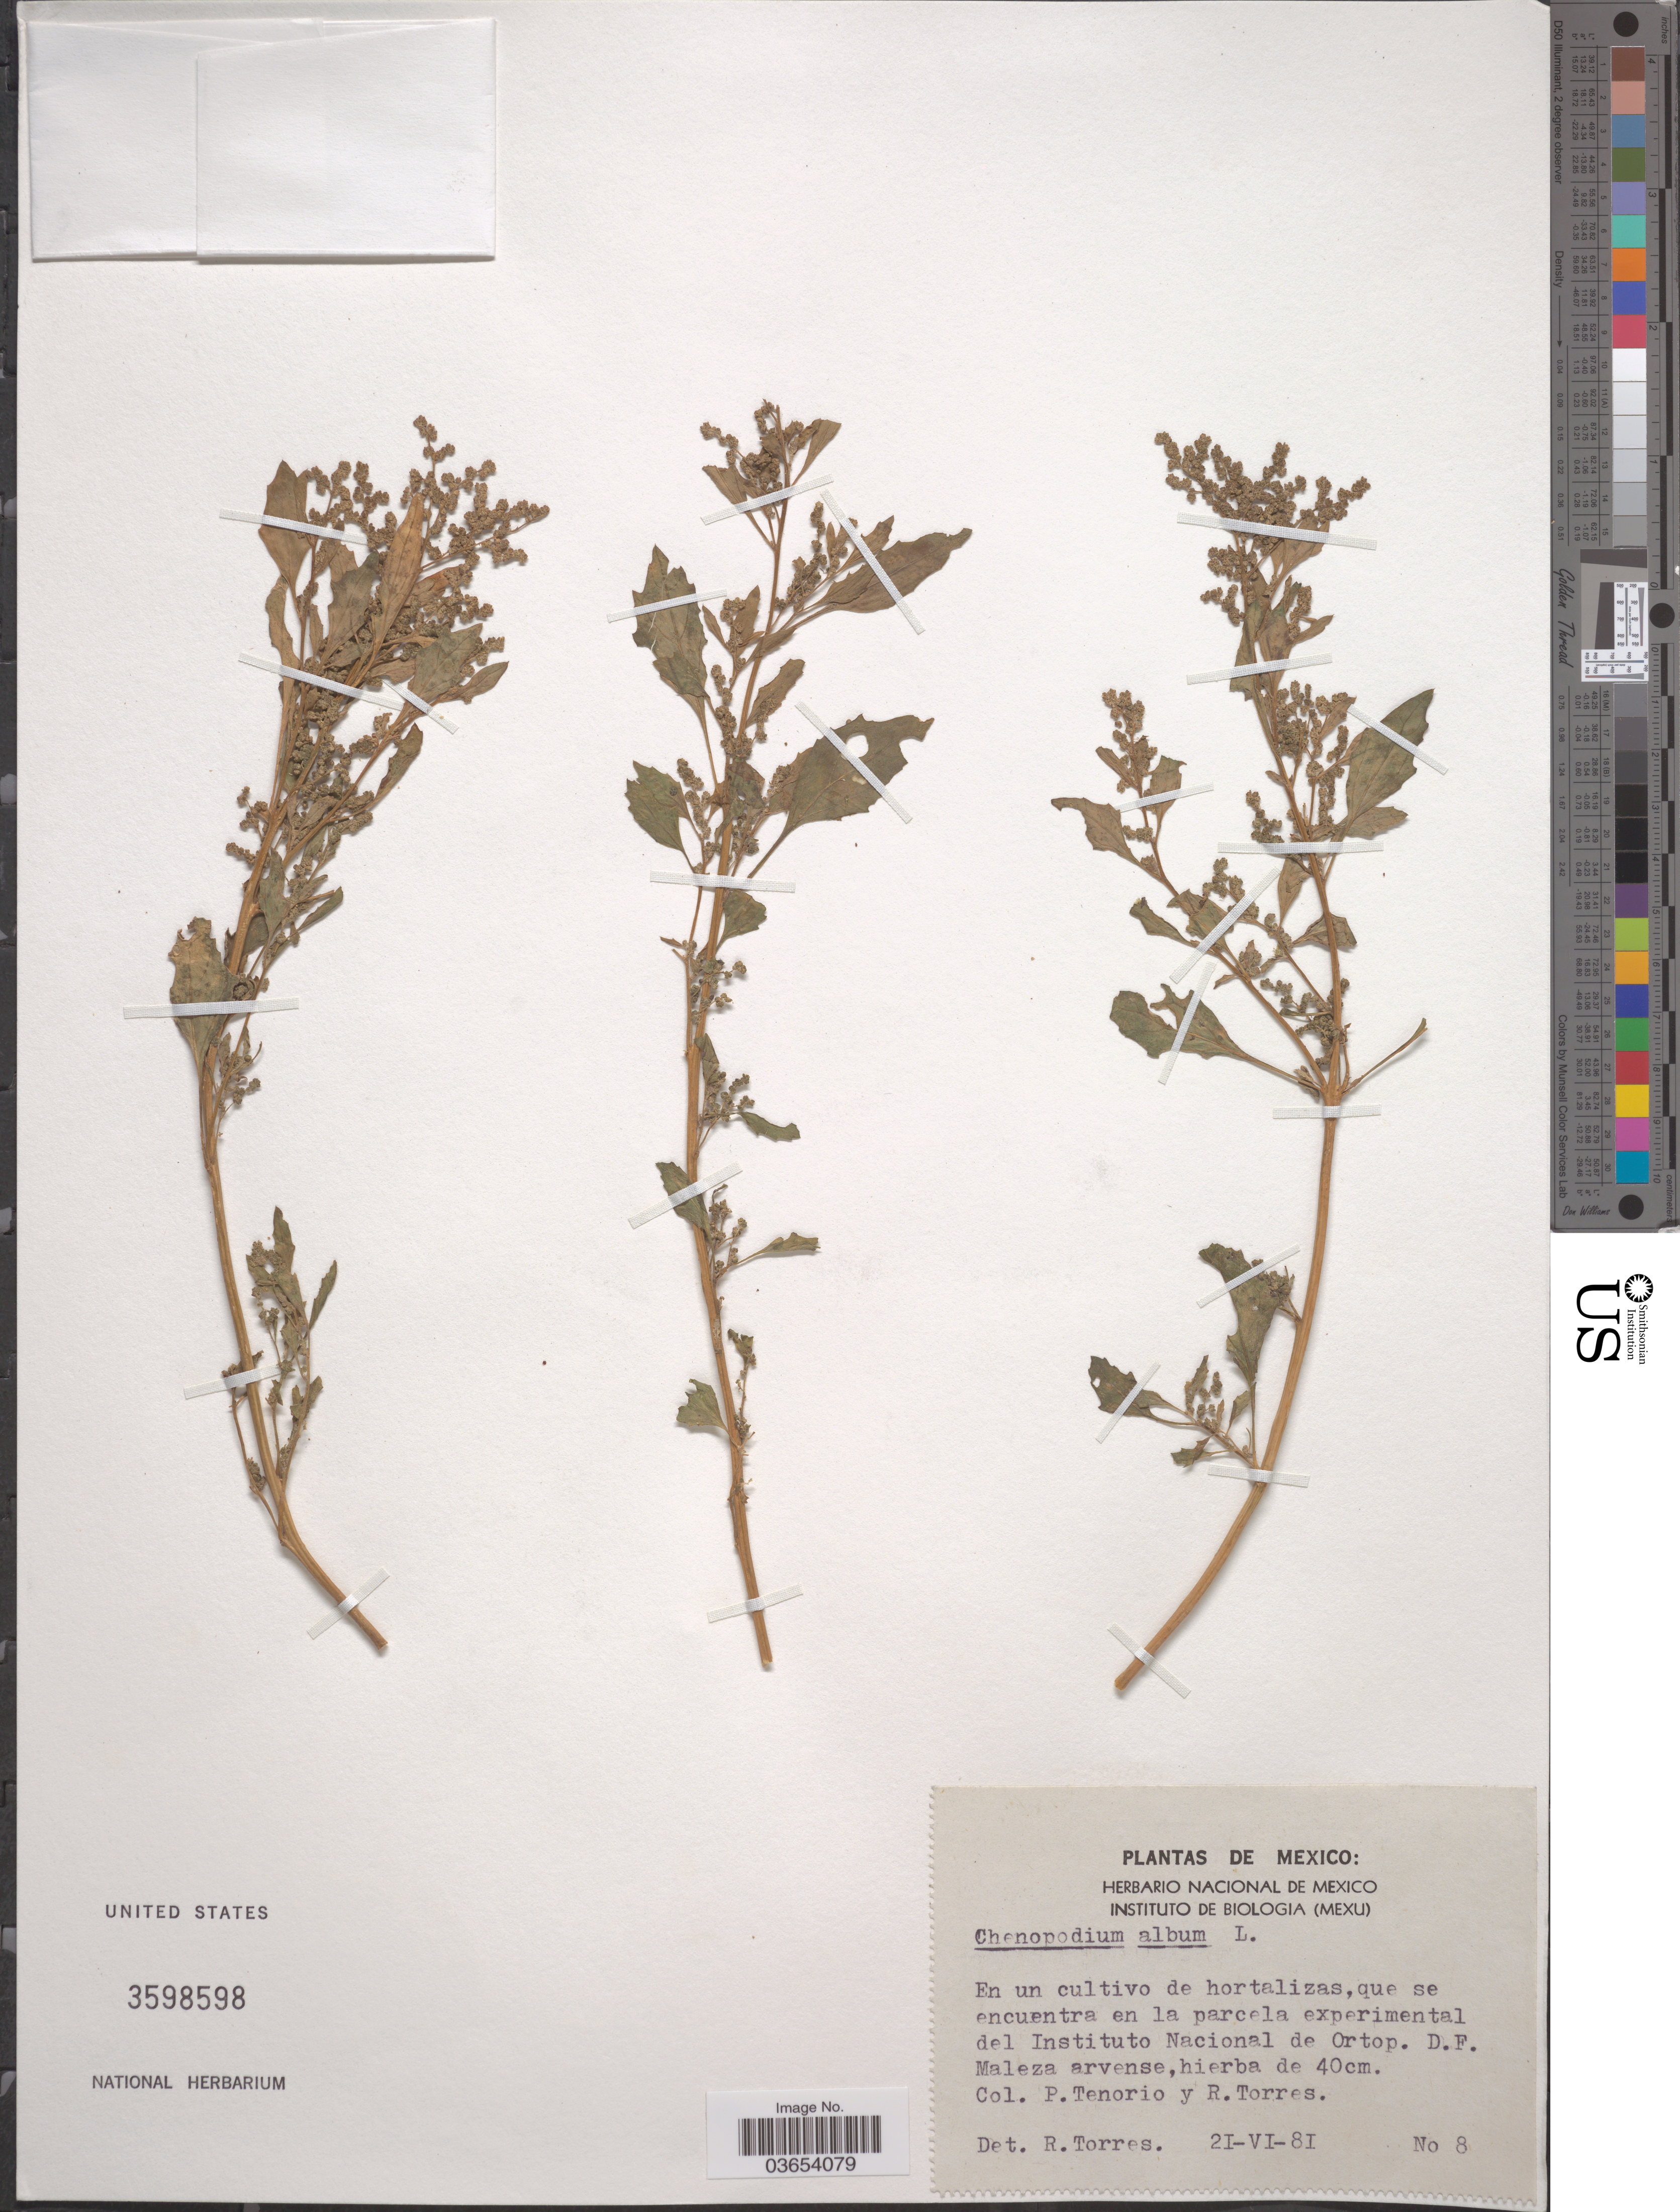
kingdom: Plantae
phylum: Tracheophyta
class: Magnoliopsida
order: Caryophyllales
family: Amaranthaceae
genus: Chenopodium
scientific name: Chenopodium album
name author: L.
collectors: Tenorio, P. & R. Torres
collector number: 8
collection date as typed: Transcribed d/m/y: 21/6/81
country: Mexico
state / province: Distrito Federal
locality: En un cultivo de hortalizas, que se encuentra en la parcela experimental del Instituto Nacional de Ortop.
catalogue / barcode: US 3598598